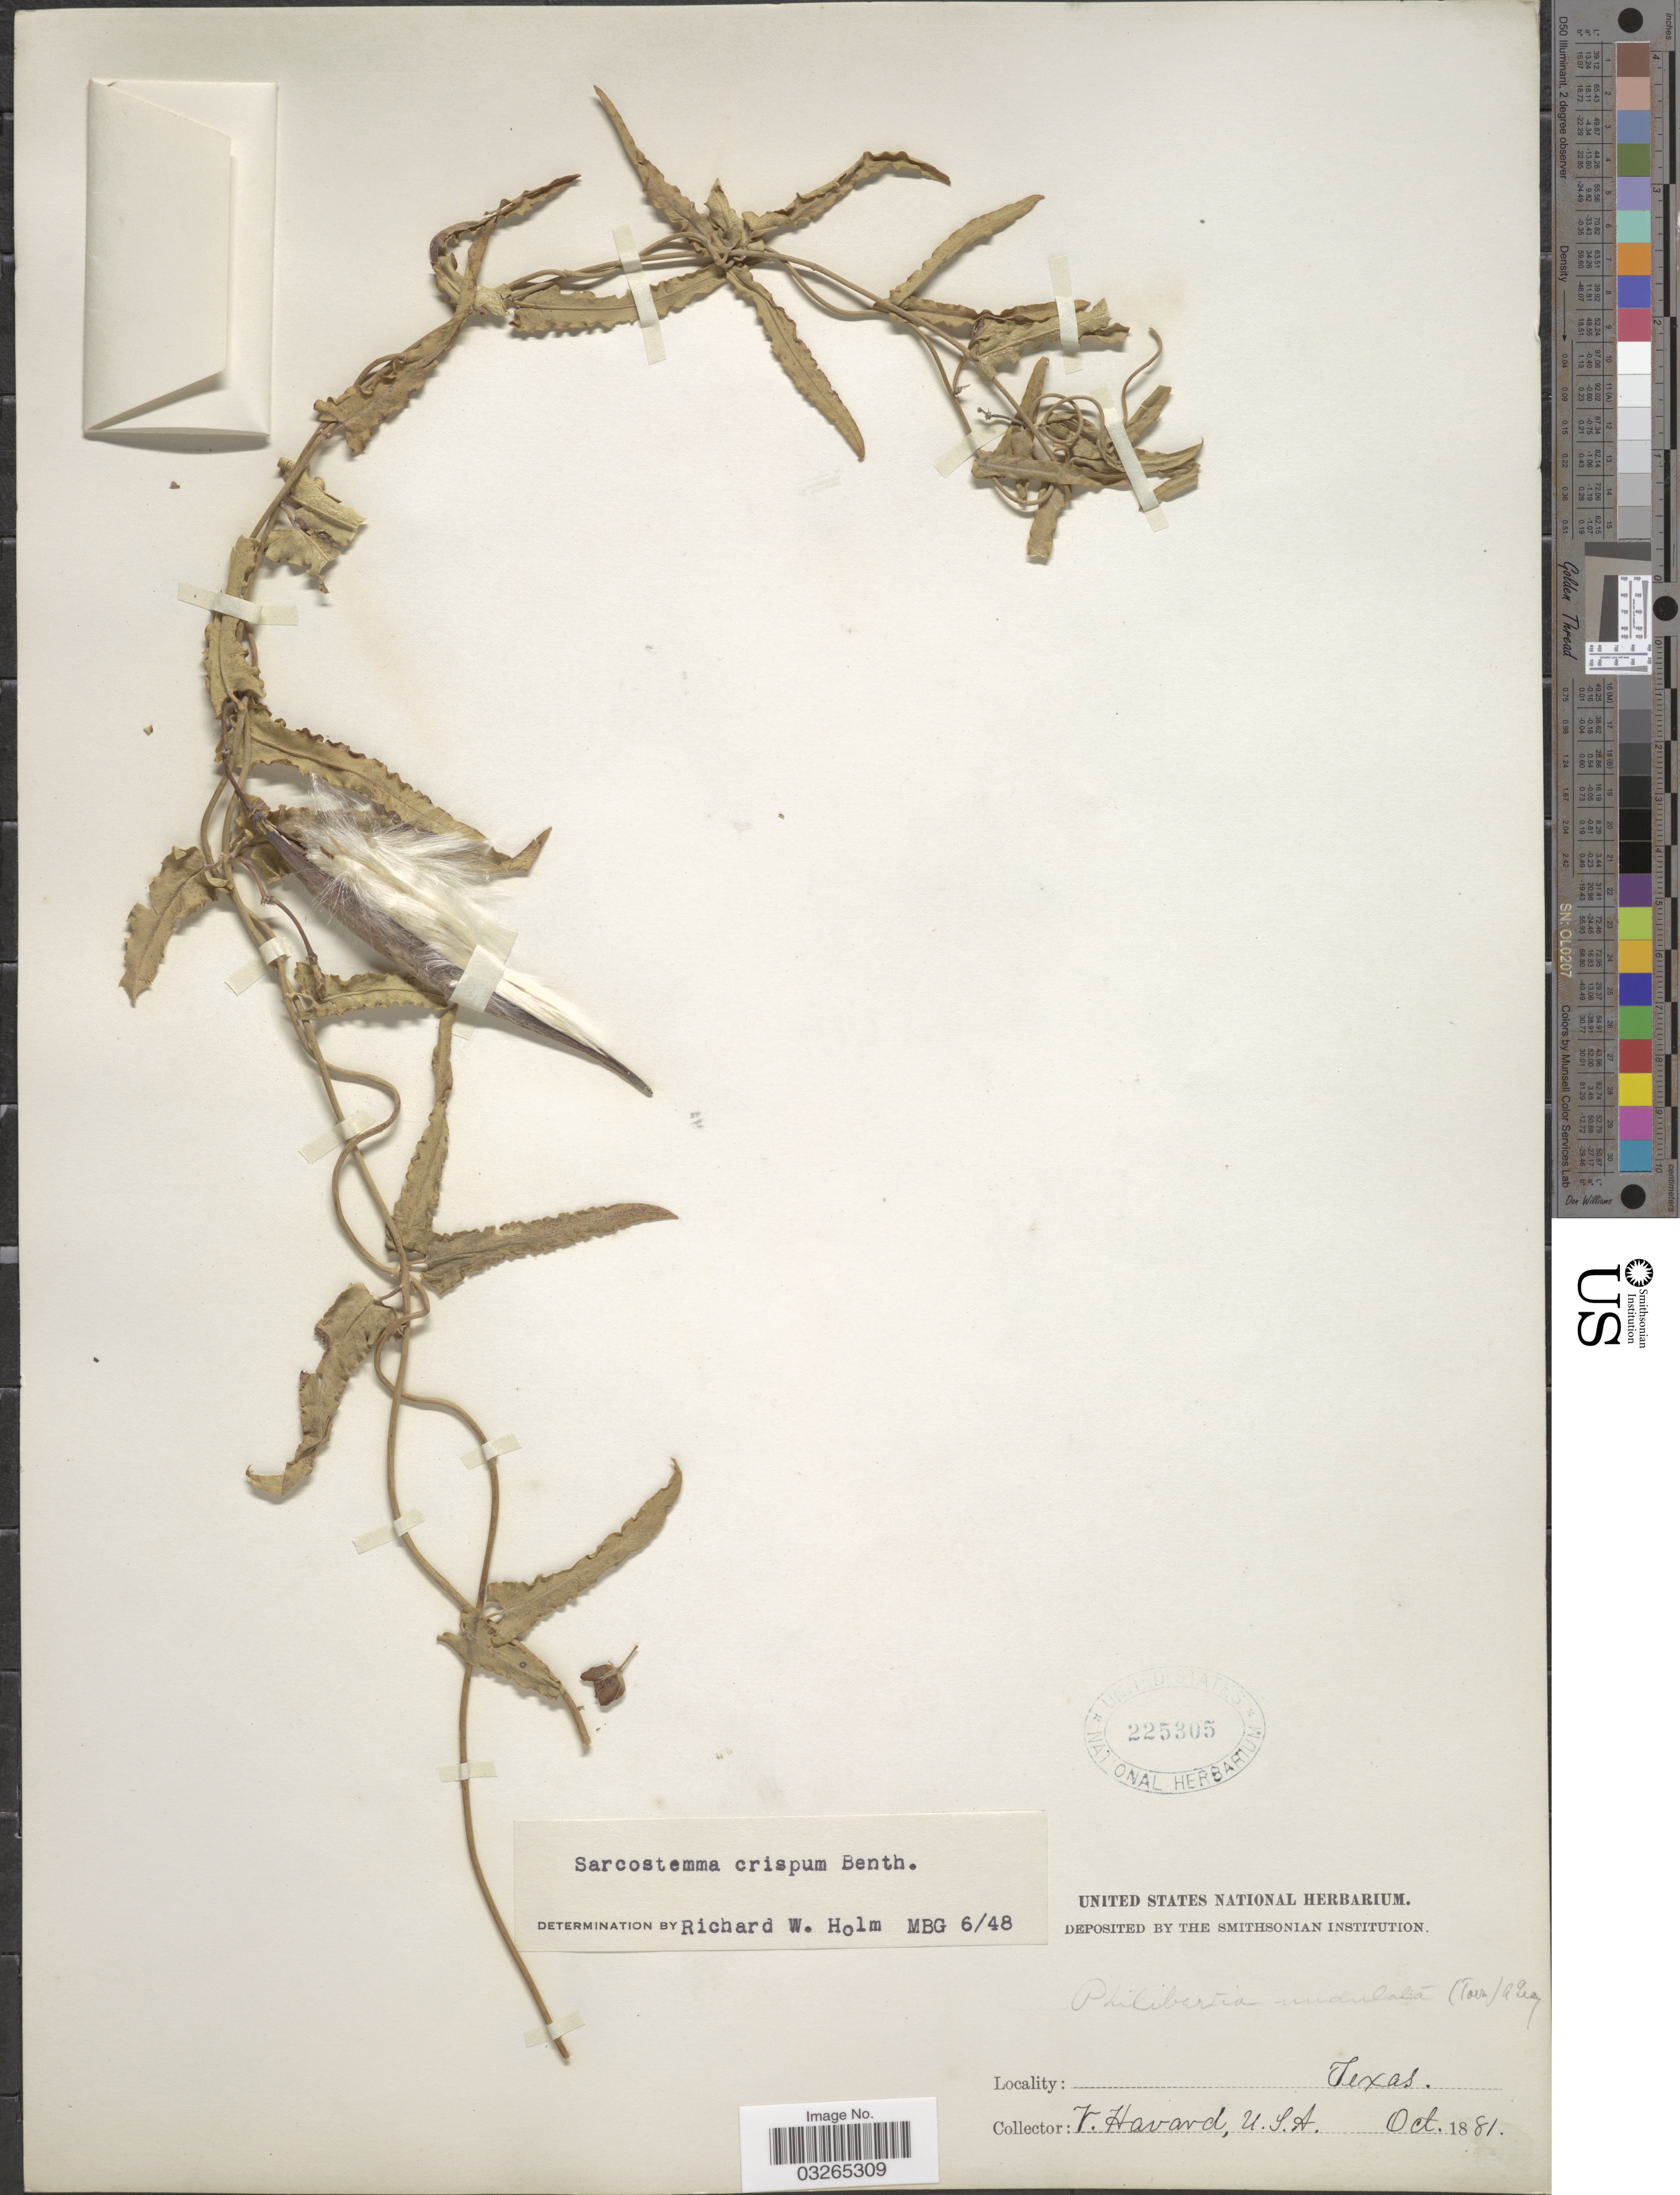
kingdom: Plantae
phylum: Tracheophyta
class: Magnoliopsida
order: Gentianales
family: Apocynaceae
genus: Sarcostemma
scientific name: Sarcostemma crispum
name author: Benth.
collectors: V. Havard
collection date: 1881-10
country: United States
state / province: Texas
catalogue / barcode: US 225305